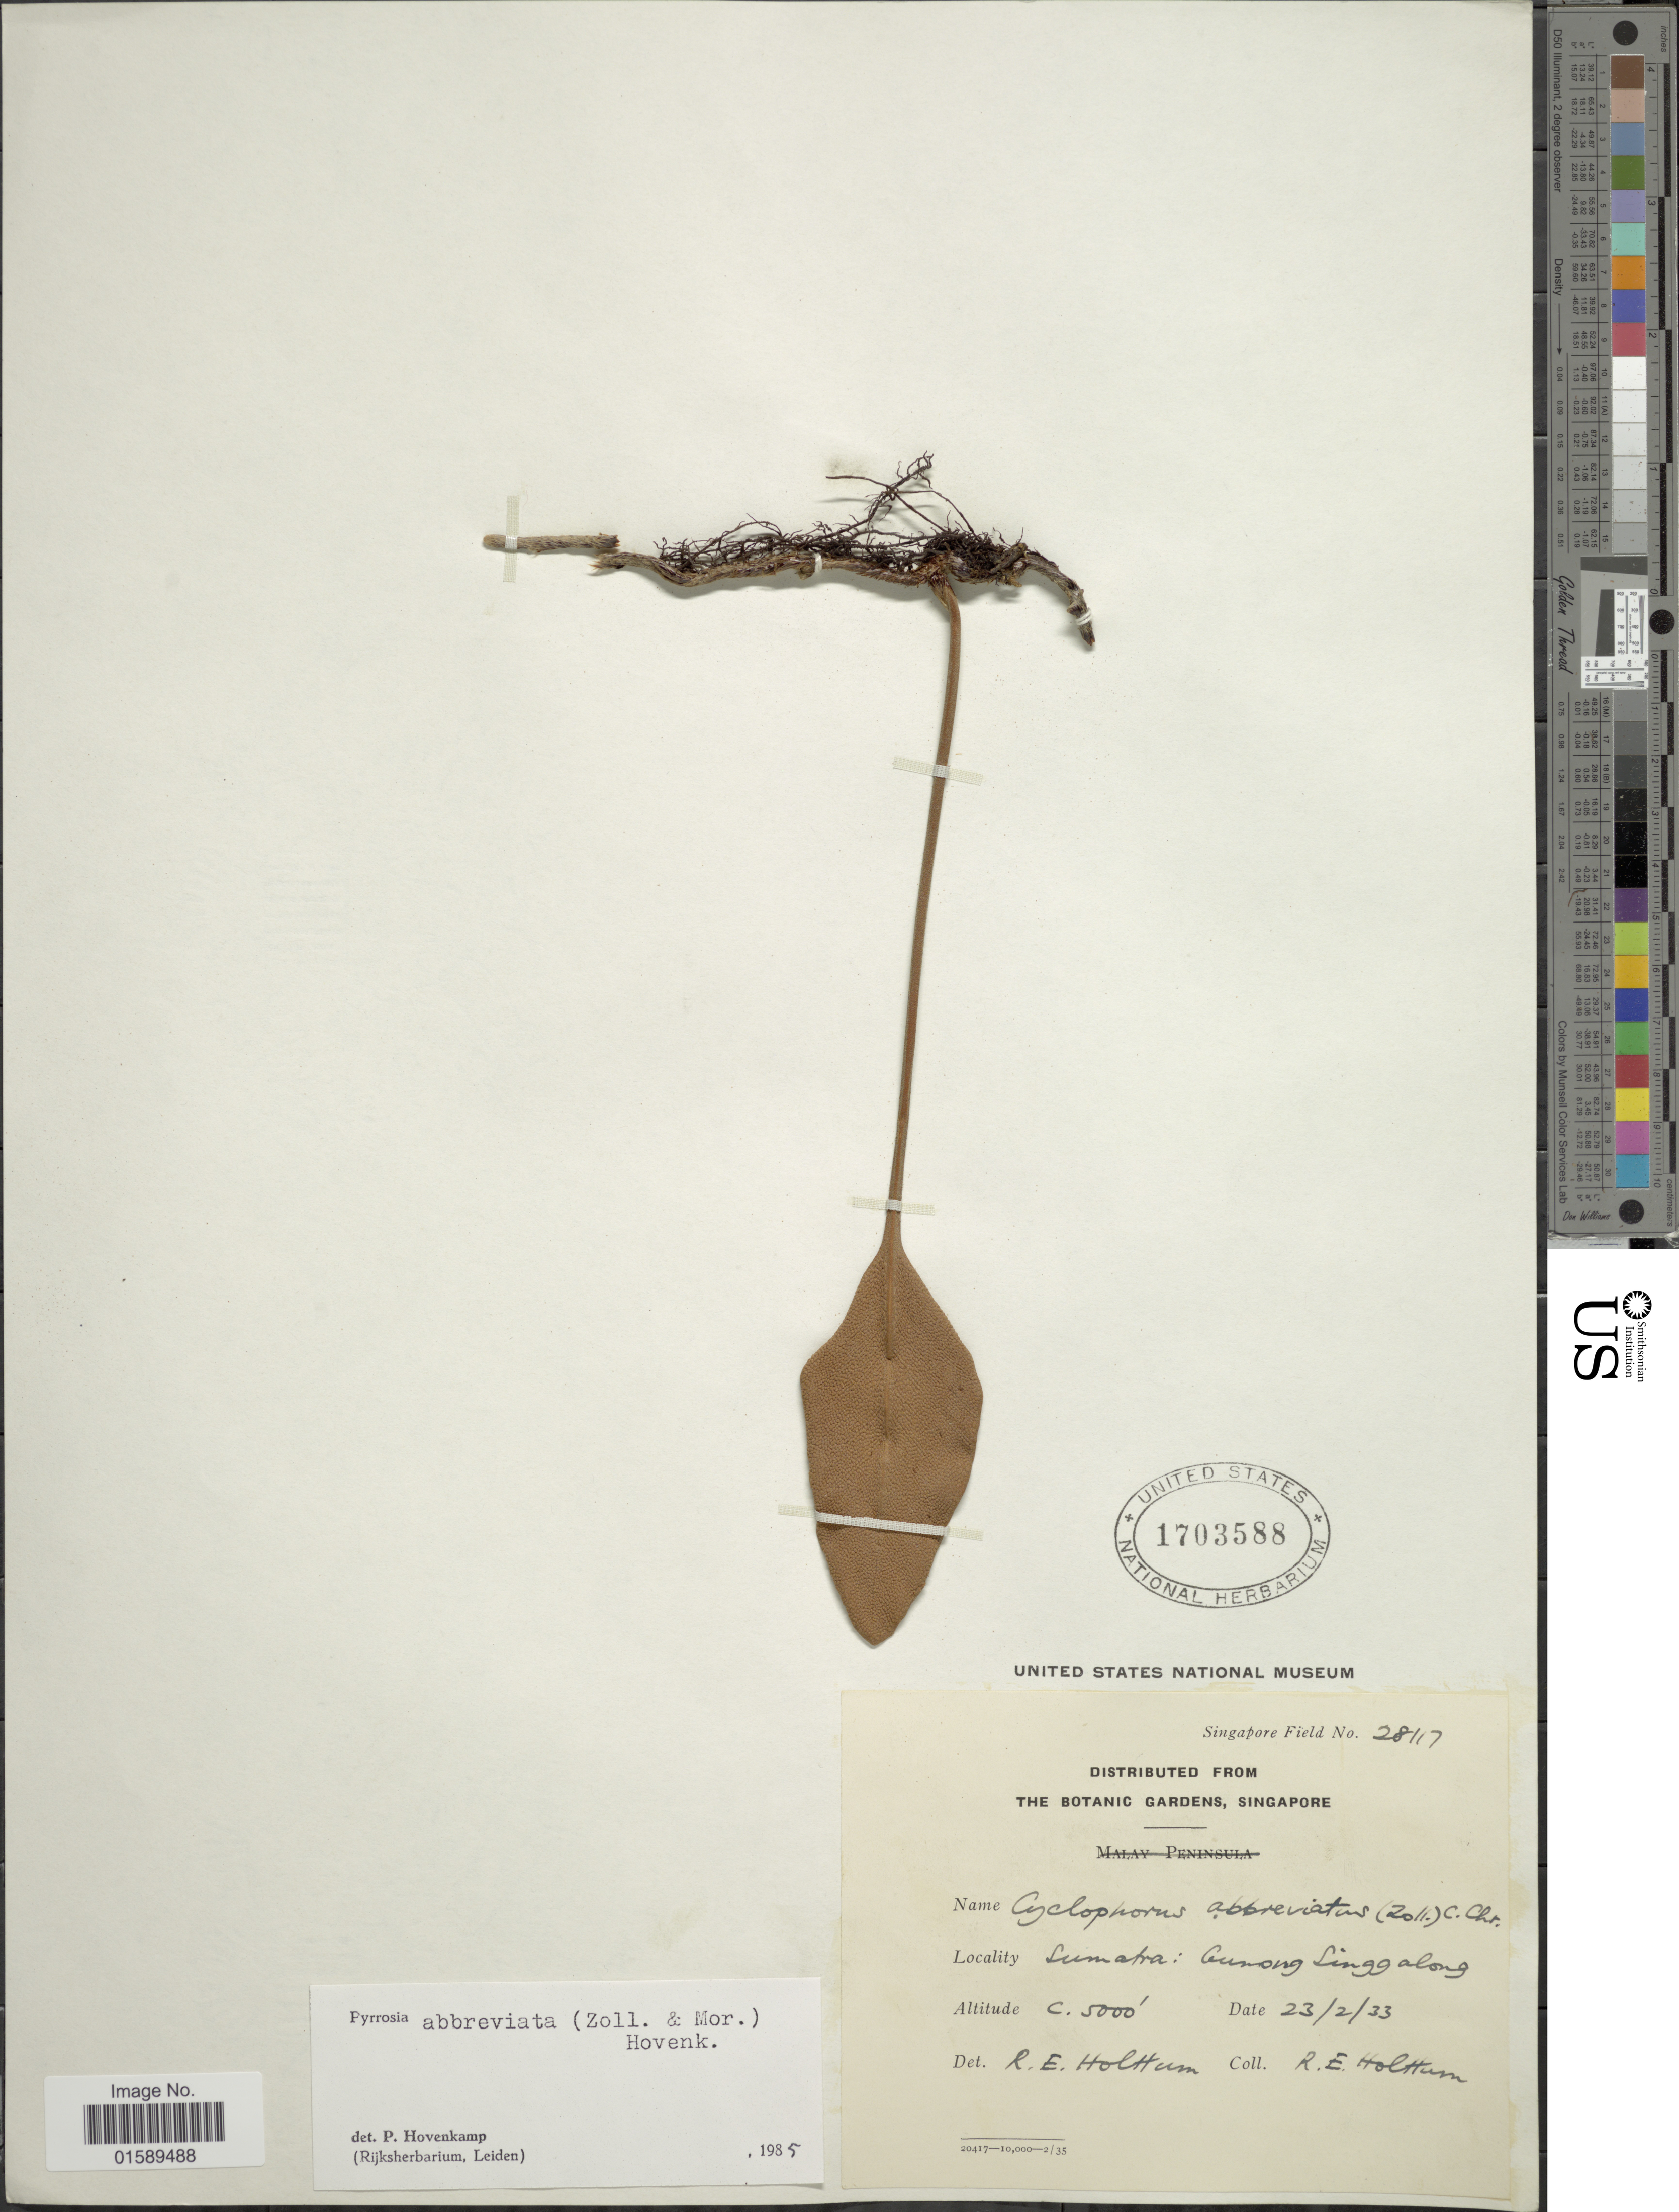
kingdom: Plantae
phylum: Tracheophyta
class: Polypodiopsida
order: Polypodiales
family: Polypodiaceae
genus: Pyrrosia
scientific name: Pyrrosia abbreviata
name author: (Zoll. & Moritz) Tagawa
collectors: R. E. Holttum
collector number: Singapore Field28117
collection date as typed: Transcribed d/m/y: 23/2/33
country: Indonesia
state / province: Sumatra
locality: Sumatra: Gunong Linggalong. [interpreted]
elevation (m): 1524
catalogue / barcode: US 1703588